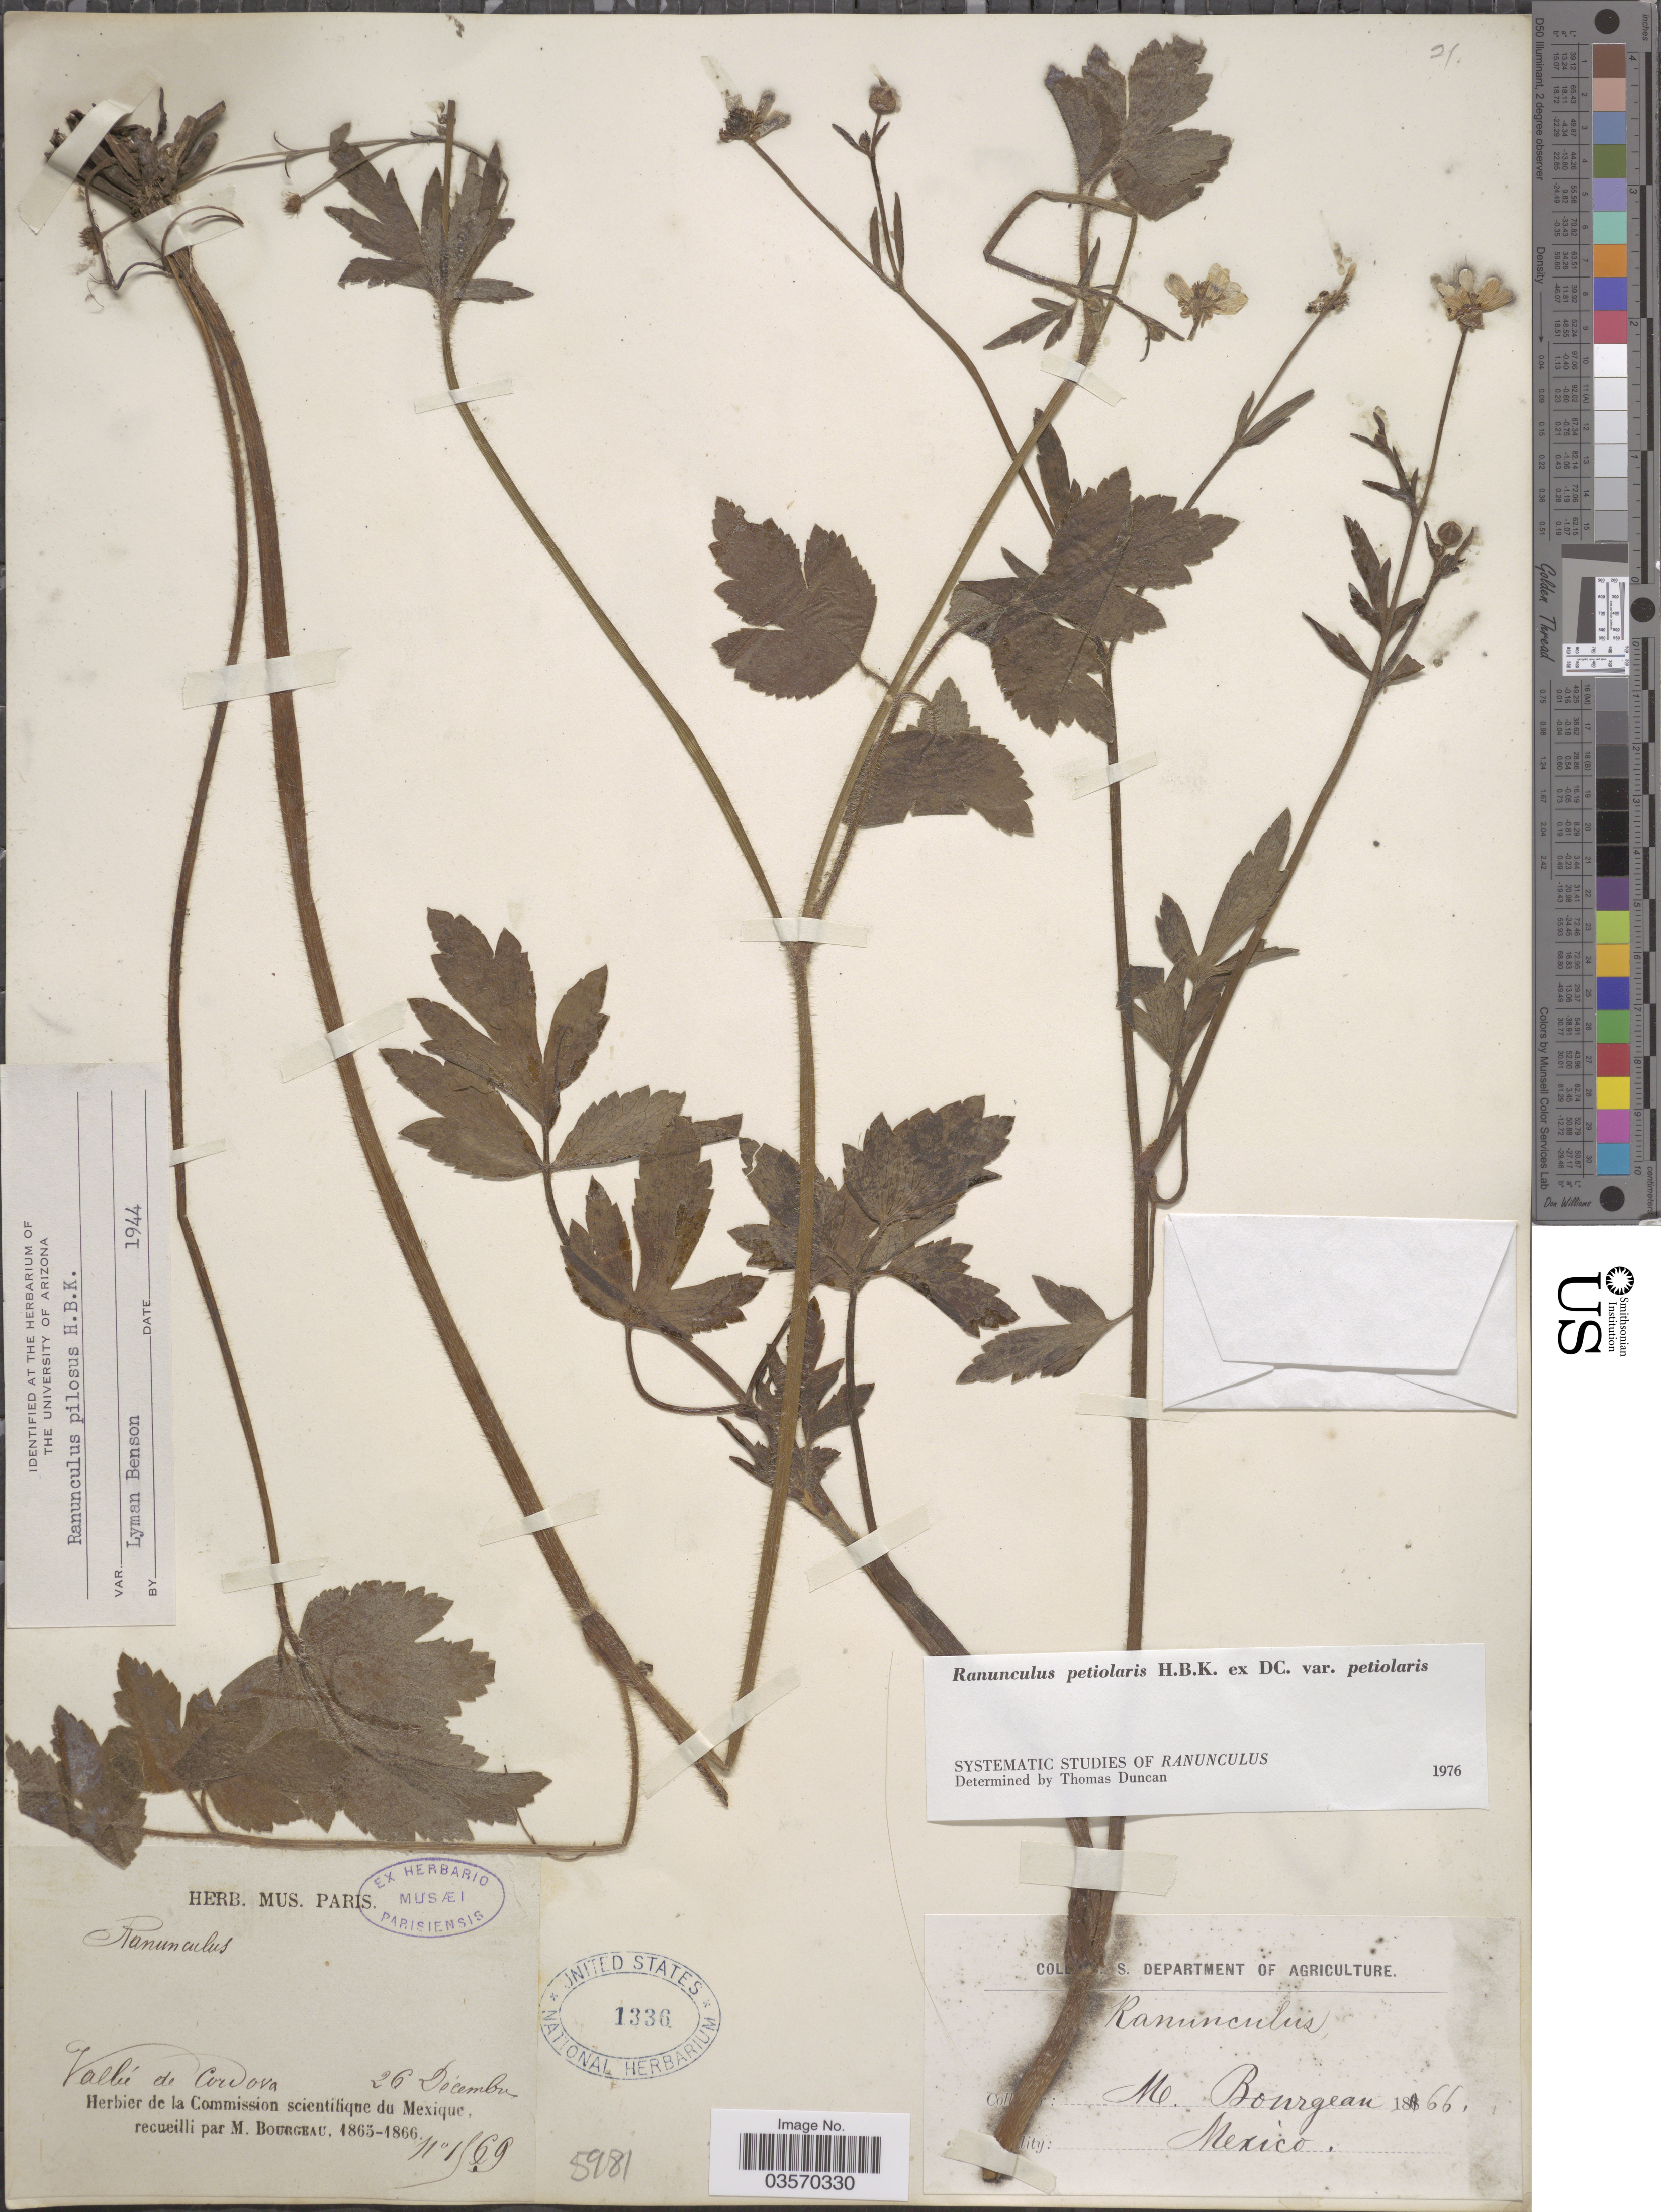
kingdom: Plantae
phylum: Tracheophyta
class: Magnoliopsida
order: Ranunculales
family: Ranunculaceae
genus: Ranunculus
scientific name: Ranunculus petiolaris var. petiolaris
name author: Kunth ex DC.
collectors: M. Bourgeau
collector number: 1569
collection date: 1866-12-26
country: Mexico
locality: Vallée de Cordova.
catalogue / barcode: US 1336